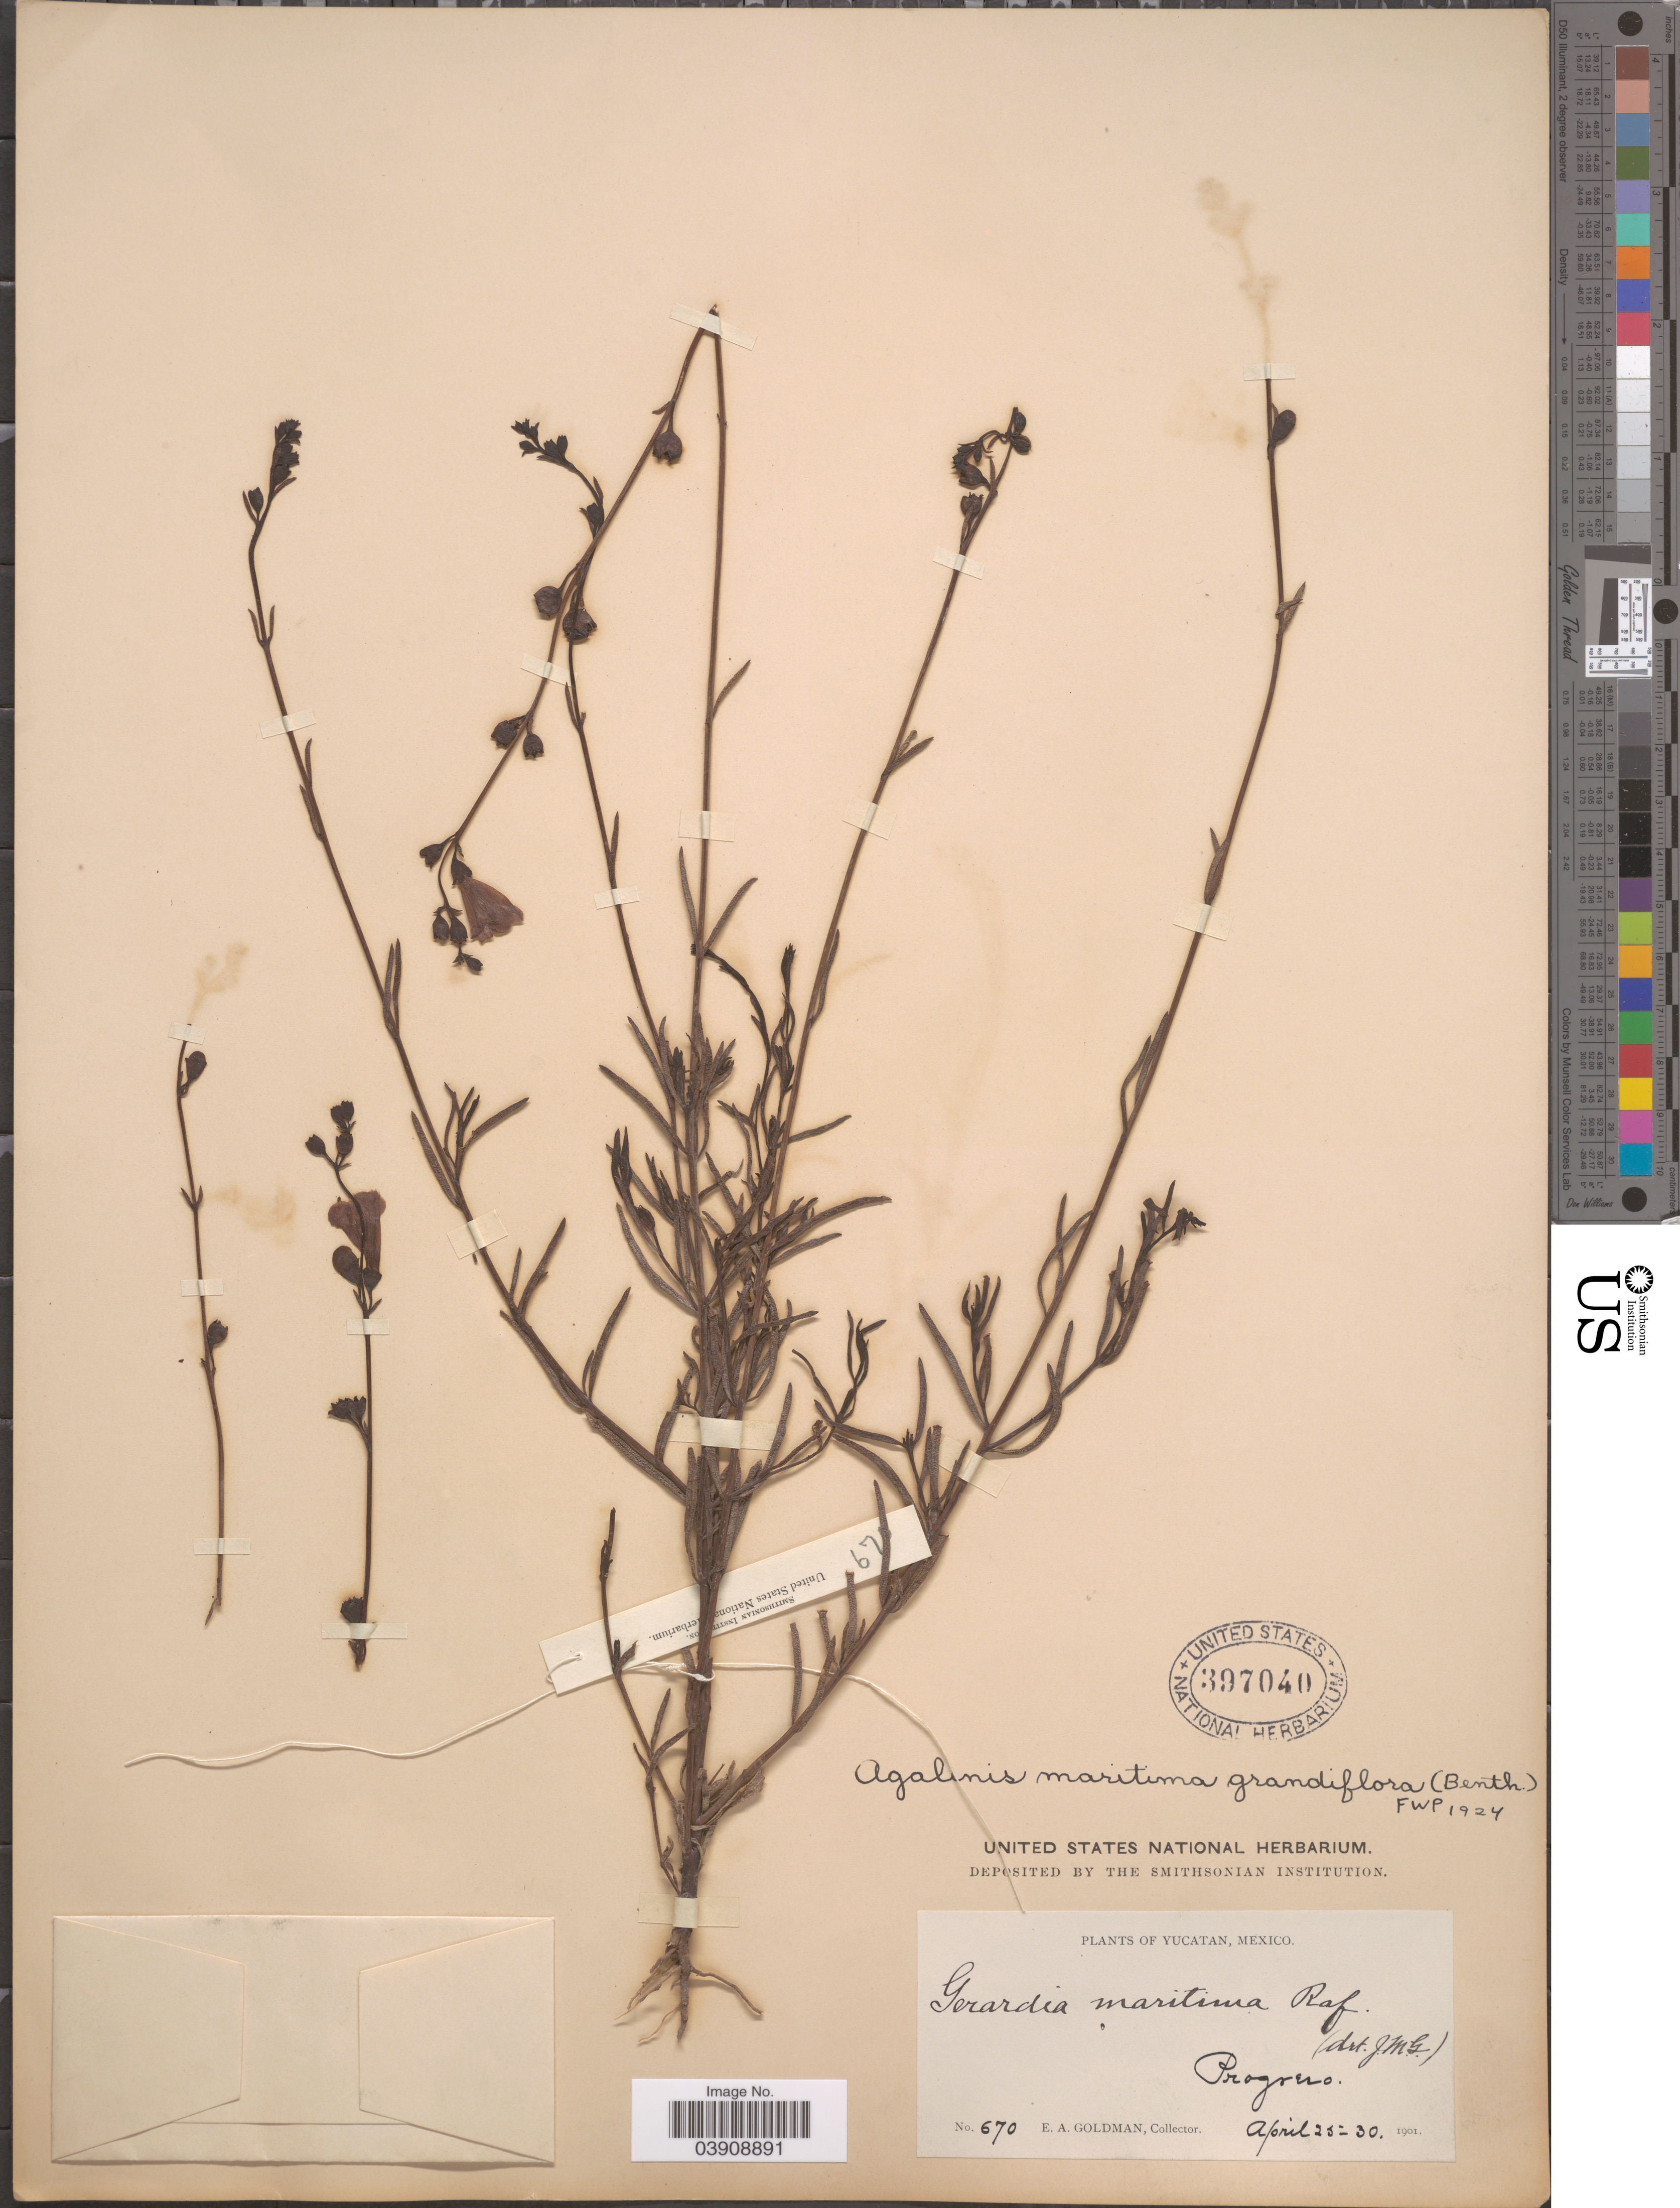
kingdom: Plantae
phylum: Tracheophyta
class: Magnoliopsida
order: Lamiales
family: Orobanchaceae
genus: Agalinis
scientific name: Agalinis maritima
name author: (Raf.) Raf.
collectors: E. A. Goldman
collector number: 670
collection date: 1901-04-25/1901-04-30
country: Mexico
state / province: Yucatán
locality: Progreso.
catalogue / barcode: US 397040